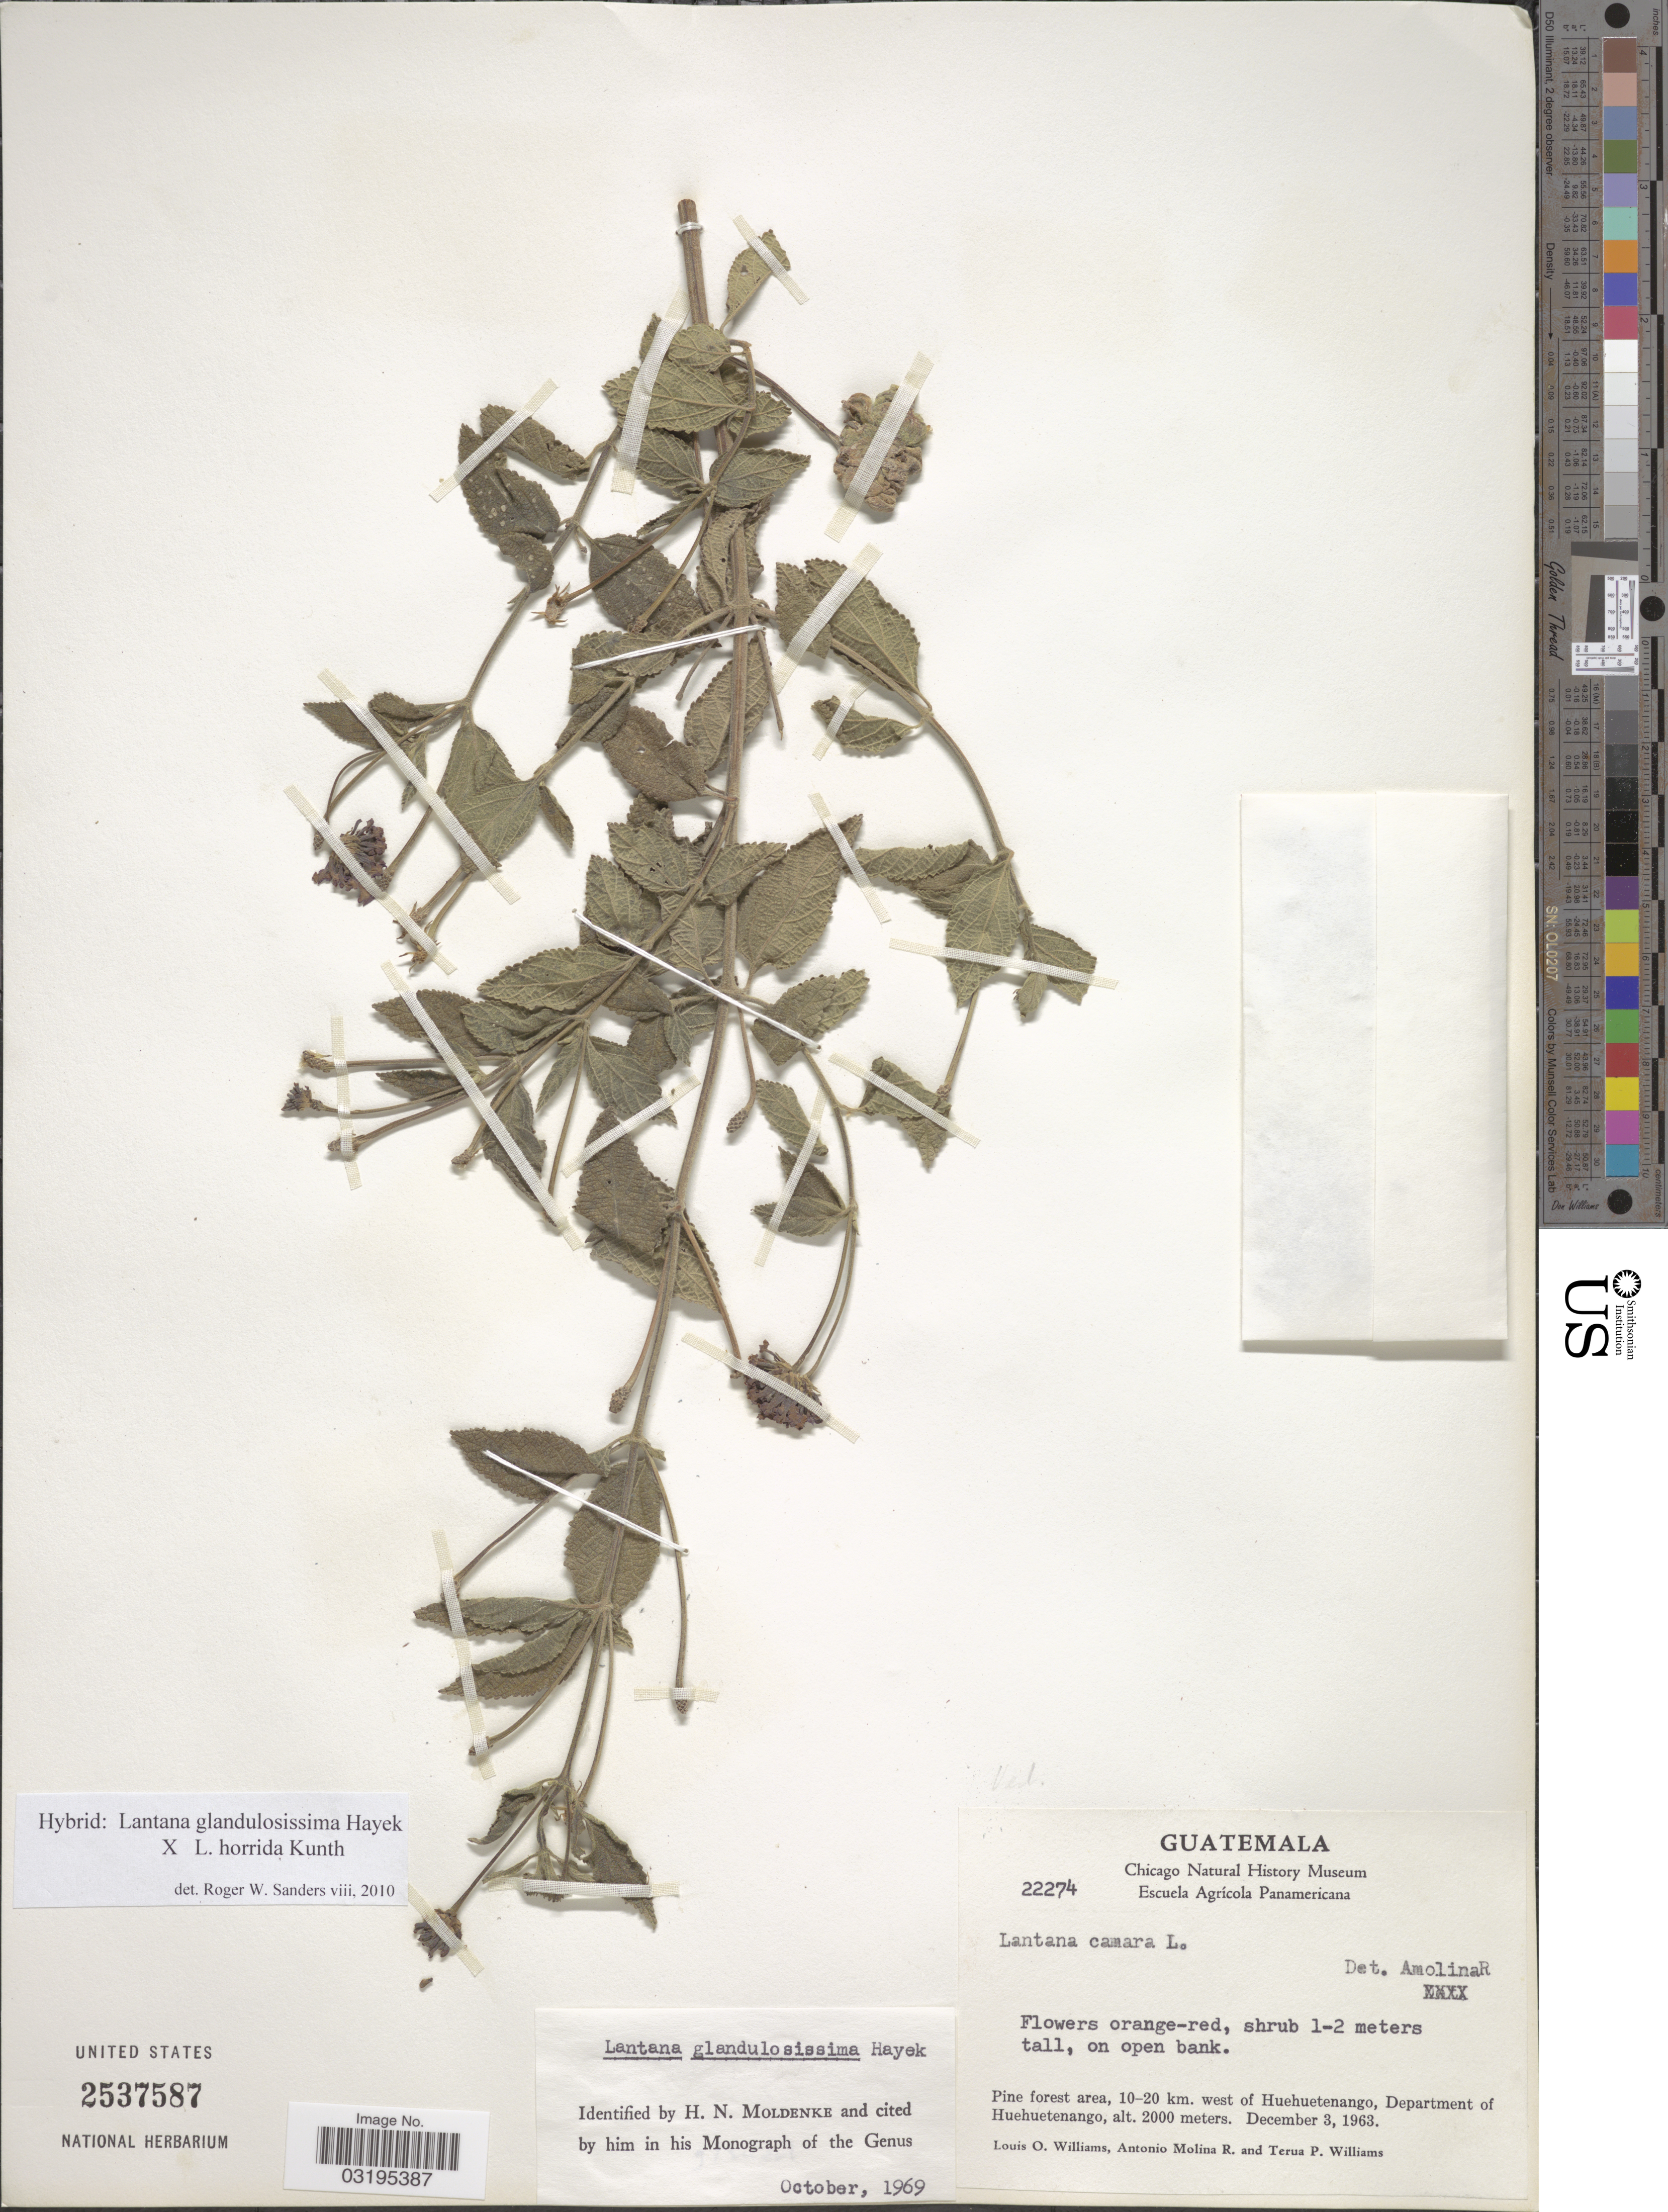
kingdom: Plantae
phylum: Tracheophyta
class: Magnoliopsida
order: Lamiales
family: Verbenaceae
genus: Lantana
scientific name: Lantana glandulosissima x L. horrida Kunth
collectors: L. O. Williams, A. Molina R. & T. Williams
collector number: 22274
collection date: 1963-12-03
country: Guatemala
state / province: Huehuetenango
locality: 10-20 km. west of Huehuetenango, Department of Huehuetenango.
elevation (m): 2000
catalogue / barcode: US 2537587